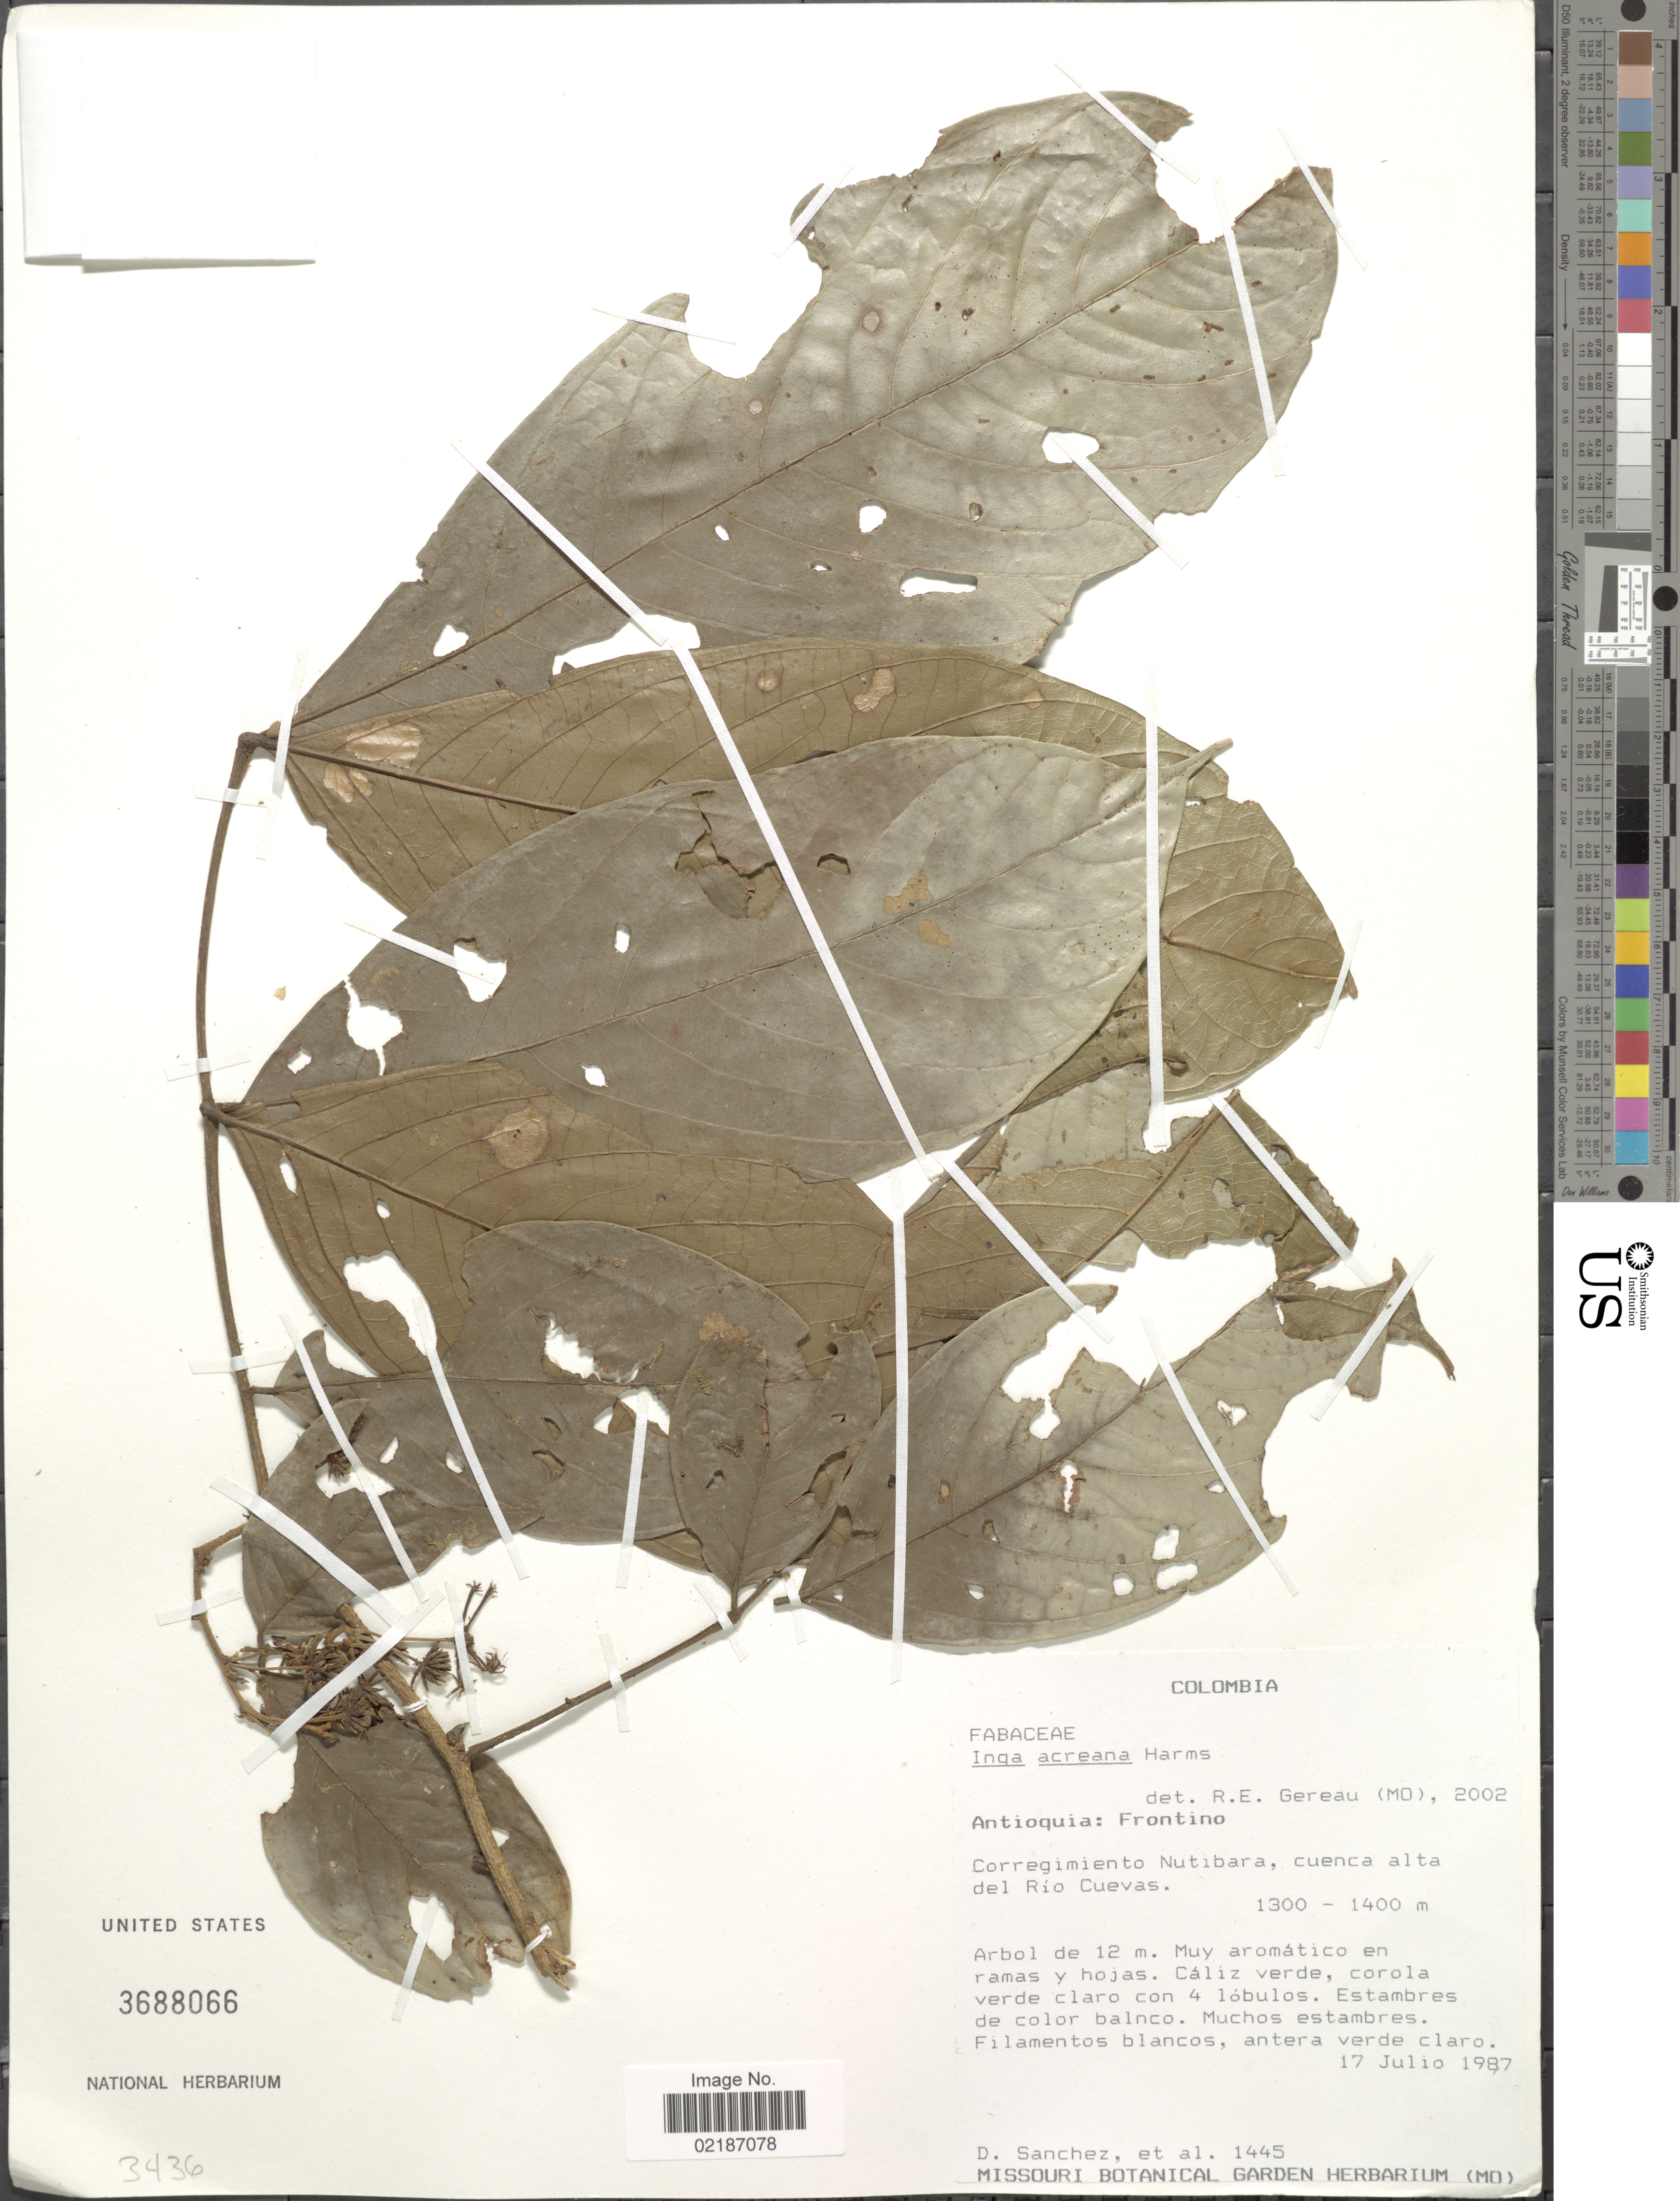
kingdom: Plantae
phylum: Tracheophyta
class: Magnoliopsida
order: Fabales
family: Fabaceae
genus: Inga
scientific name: Inga acreana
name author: Harms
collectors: D. Sanchez & et al.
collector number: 1445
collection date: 1987-07-17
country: Colombia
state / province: Antioquia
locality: Frontino, Corregimiento Nutibara, cuenca alta del Río Cuevas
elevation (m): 1300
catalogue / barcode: US 3688066